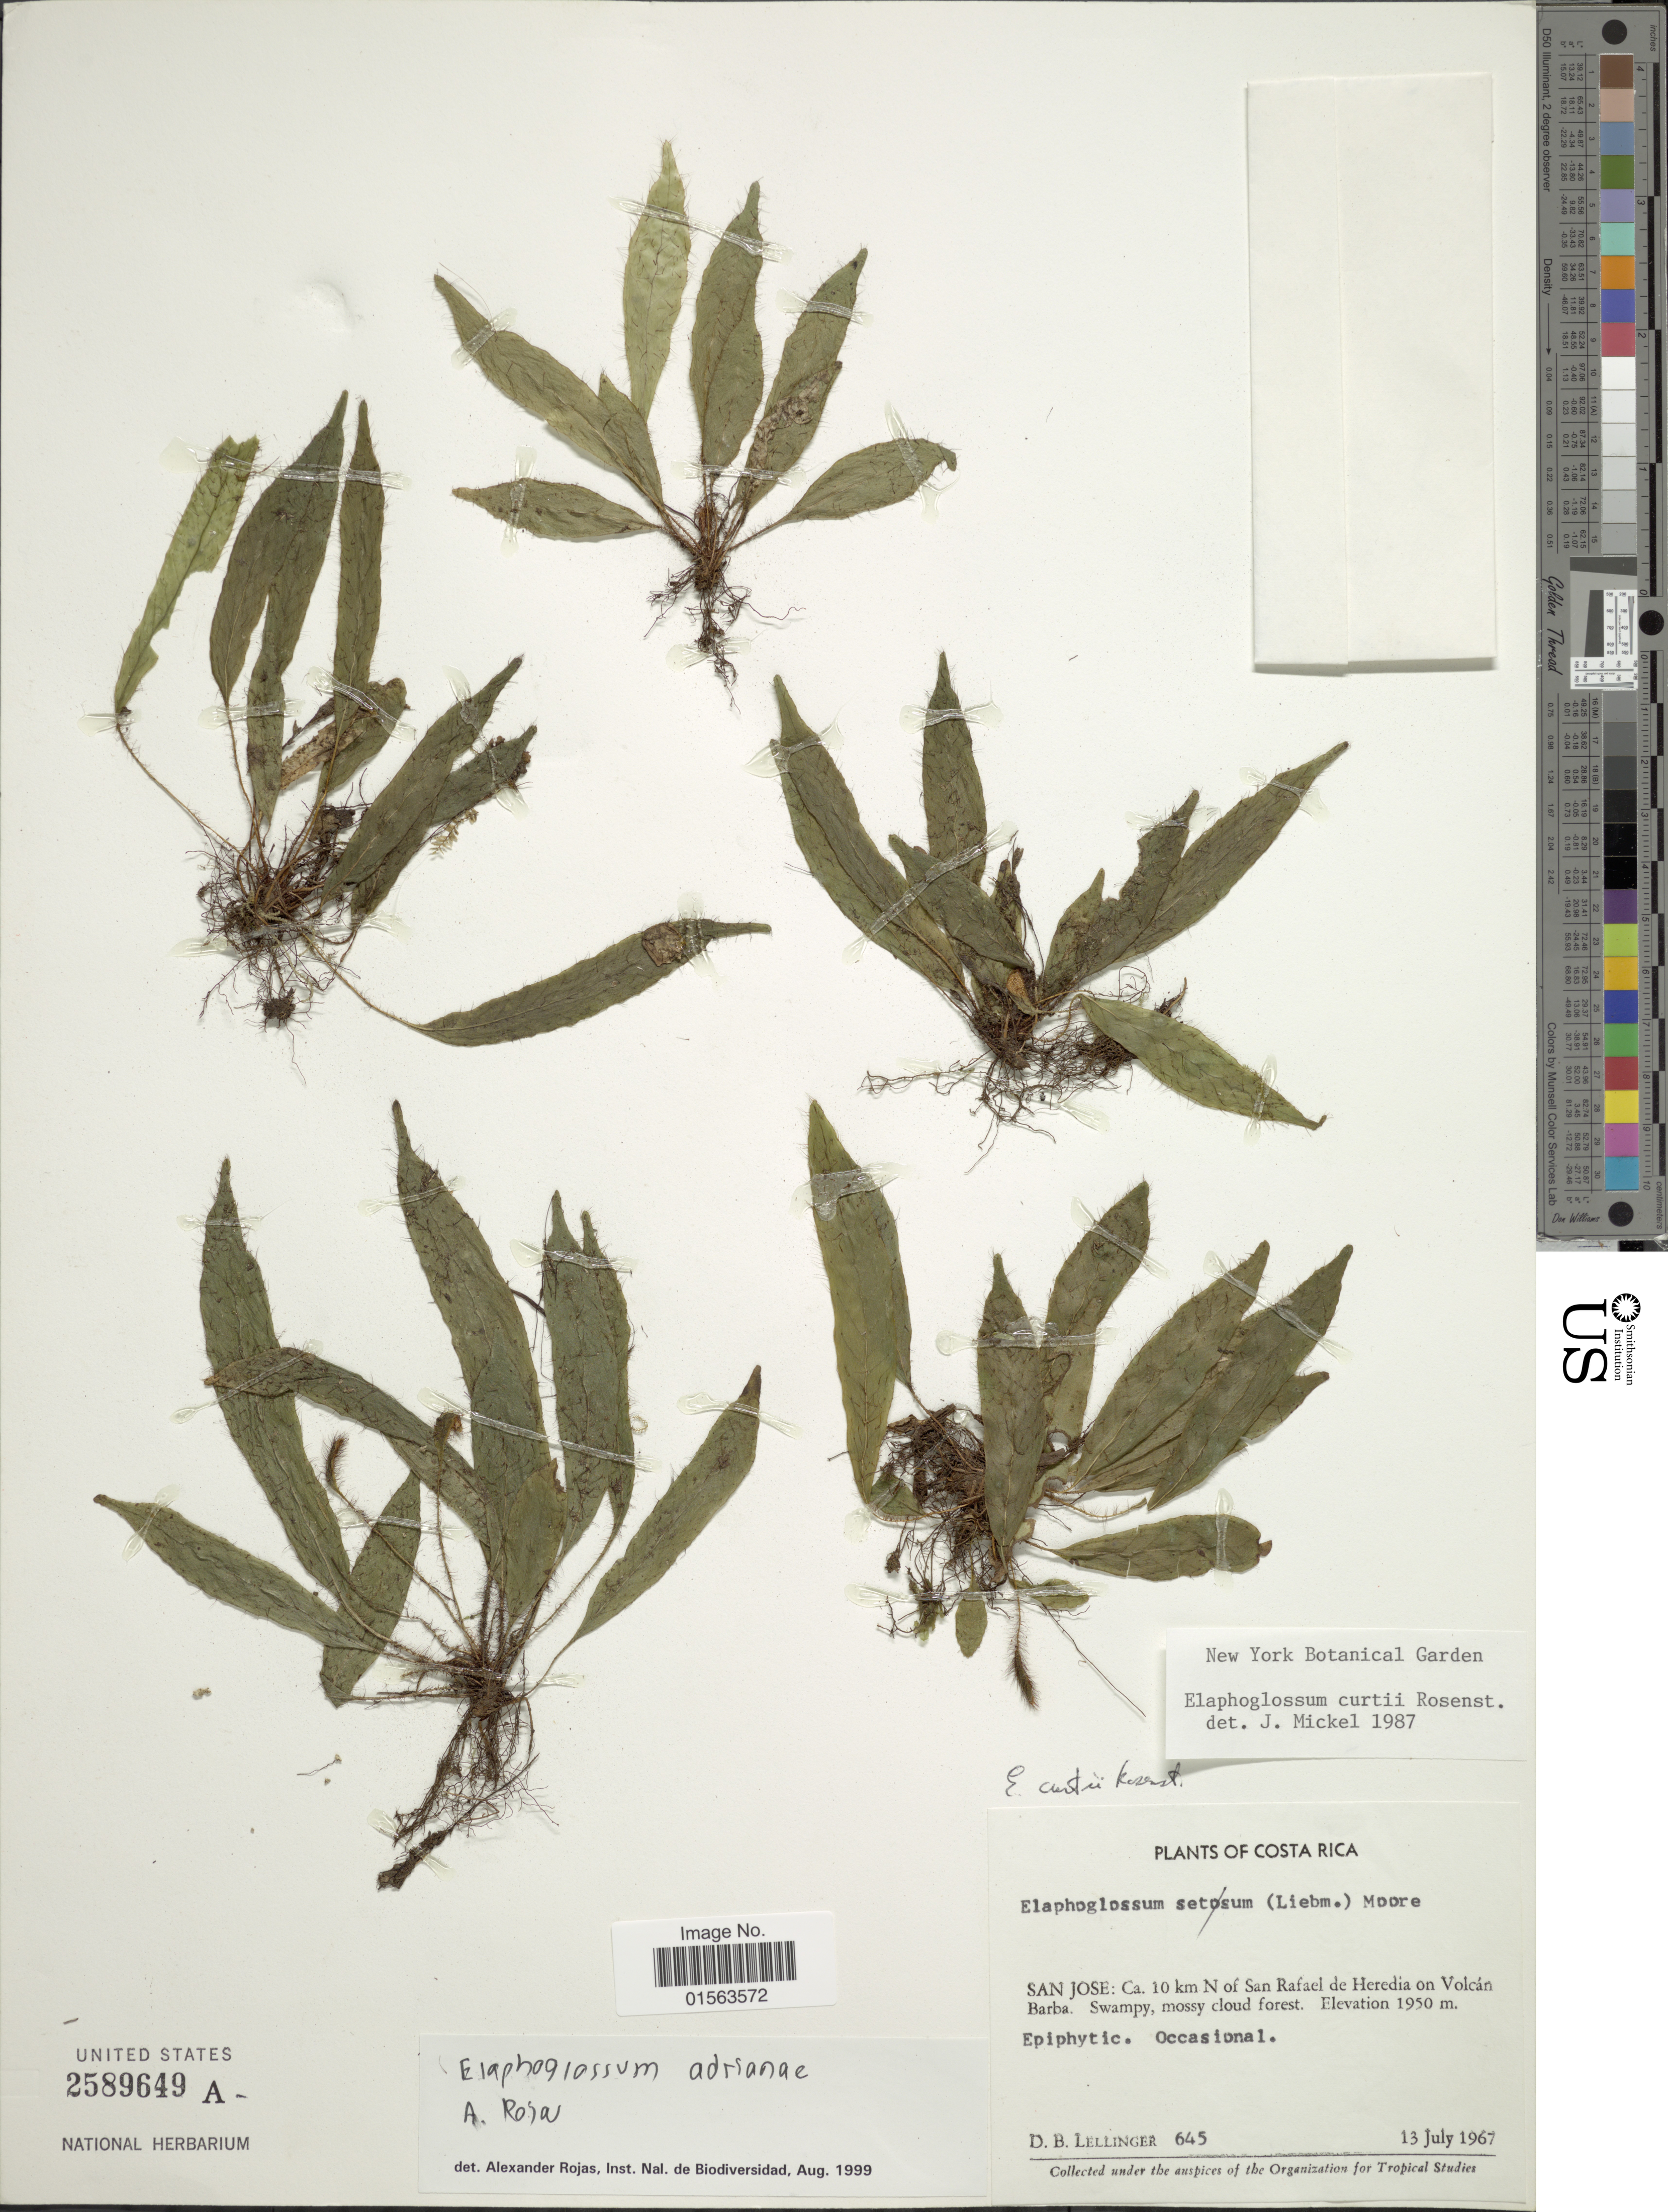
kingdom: Plantae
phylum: Tracheophyta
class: Polypodiopsida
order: Polypodiales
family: Dryopteridaceae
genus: Elaphoglossum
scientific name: Elaphoglossum curtii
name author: Rosenst.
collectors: D. B. Lellinger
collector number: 645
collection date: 1967-07-13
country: Costa Rica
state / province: San José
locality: San Jose: Ca. 10 km N of San Rafael de Heredia on Volcan Barba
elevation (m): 1950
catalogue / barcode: US 2589649A